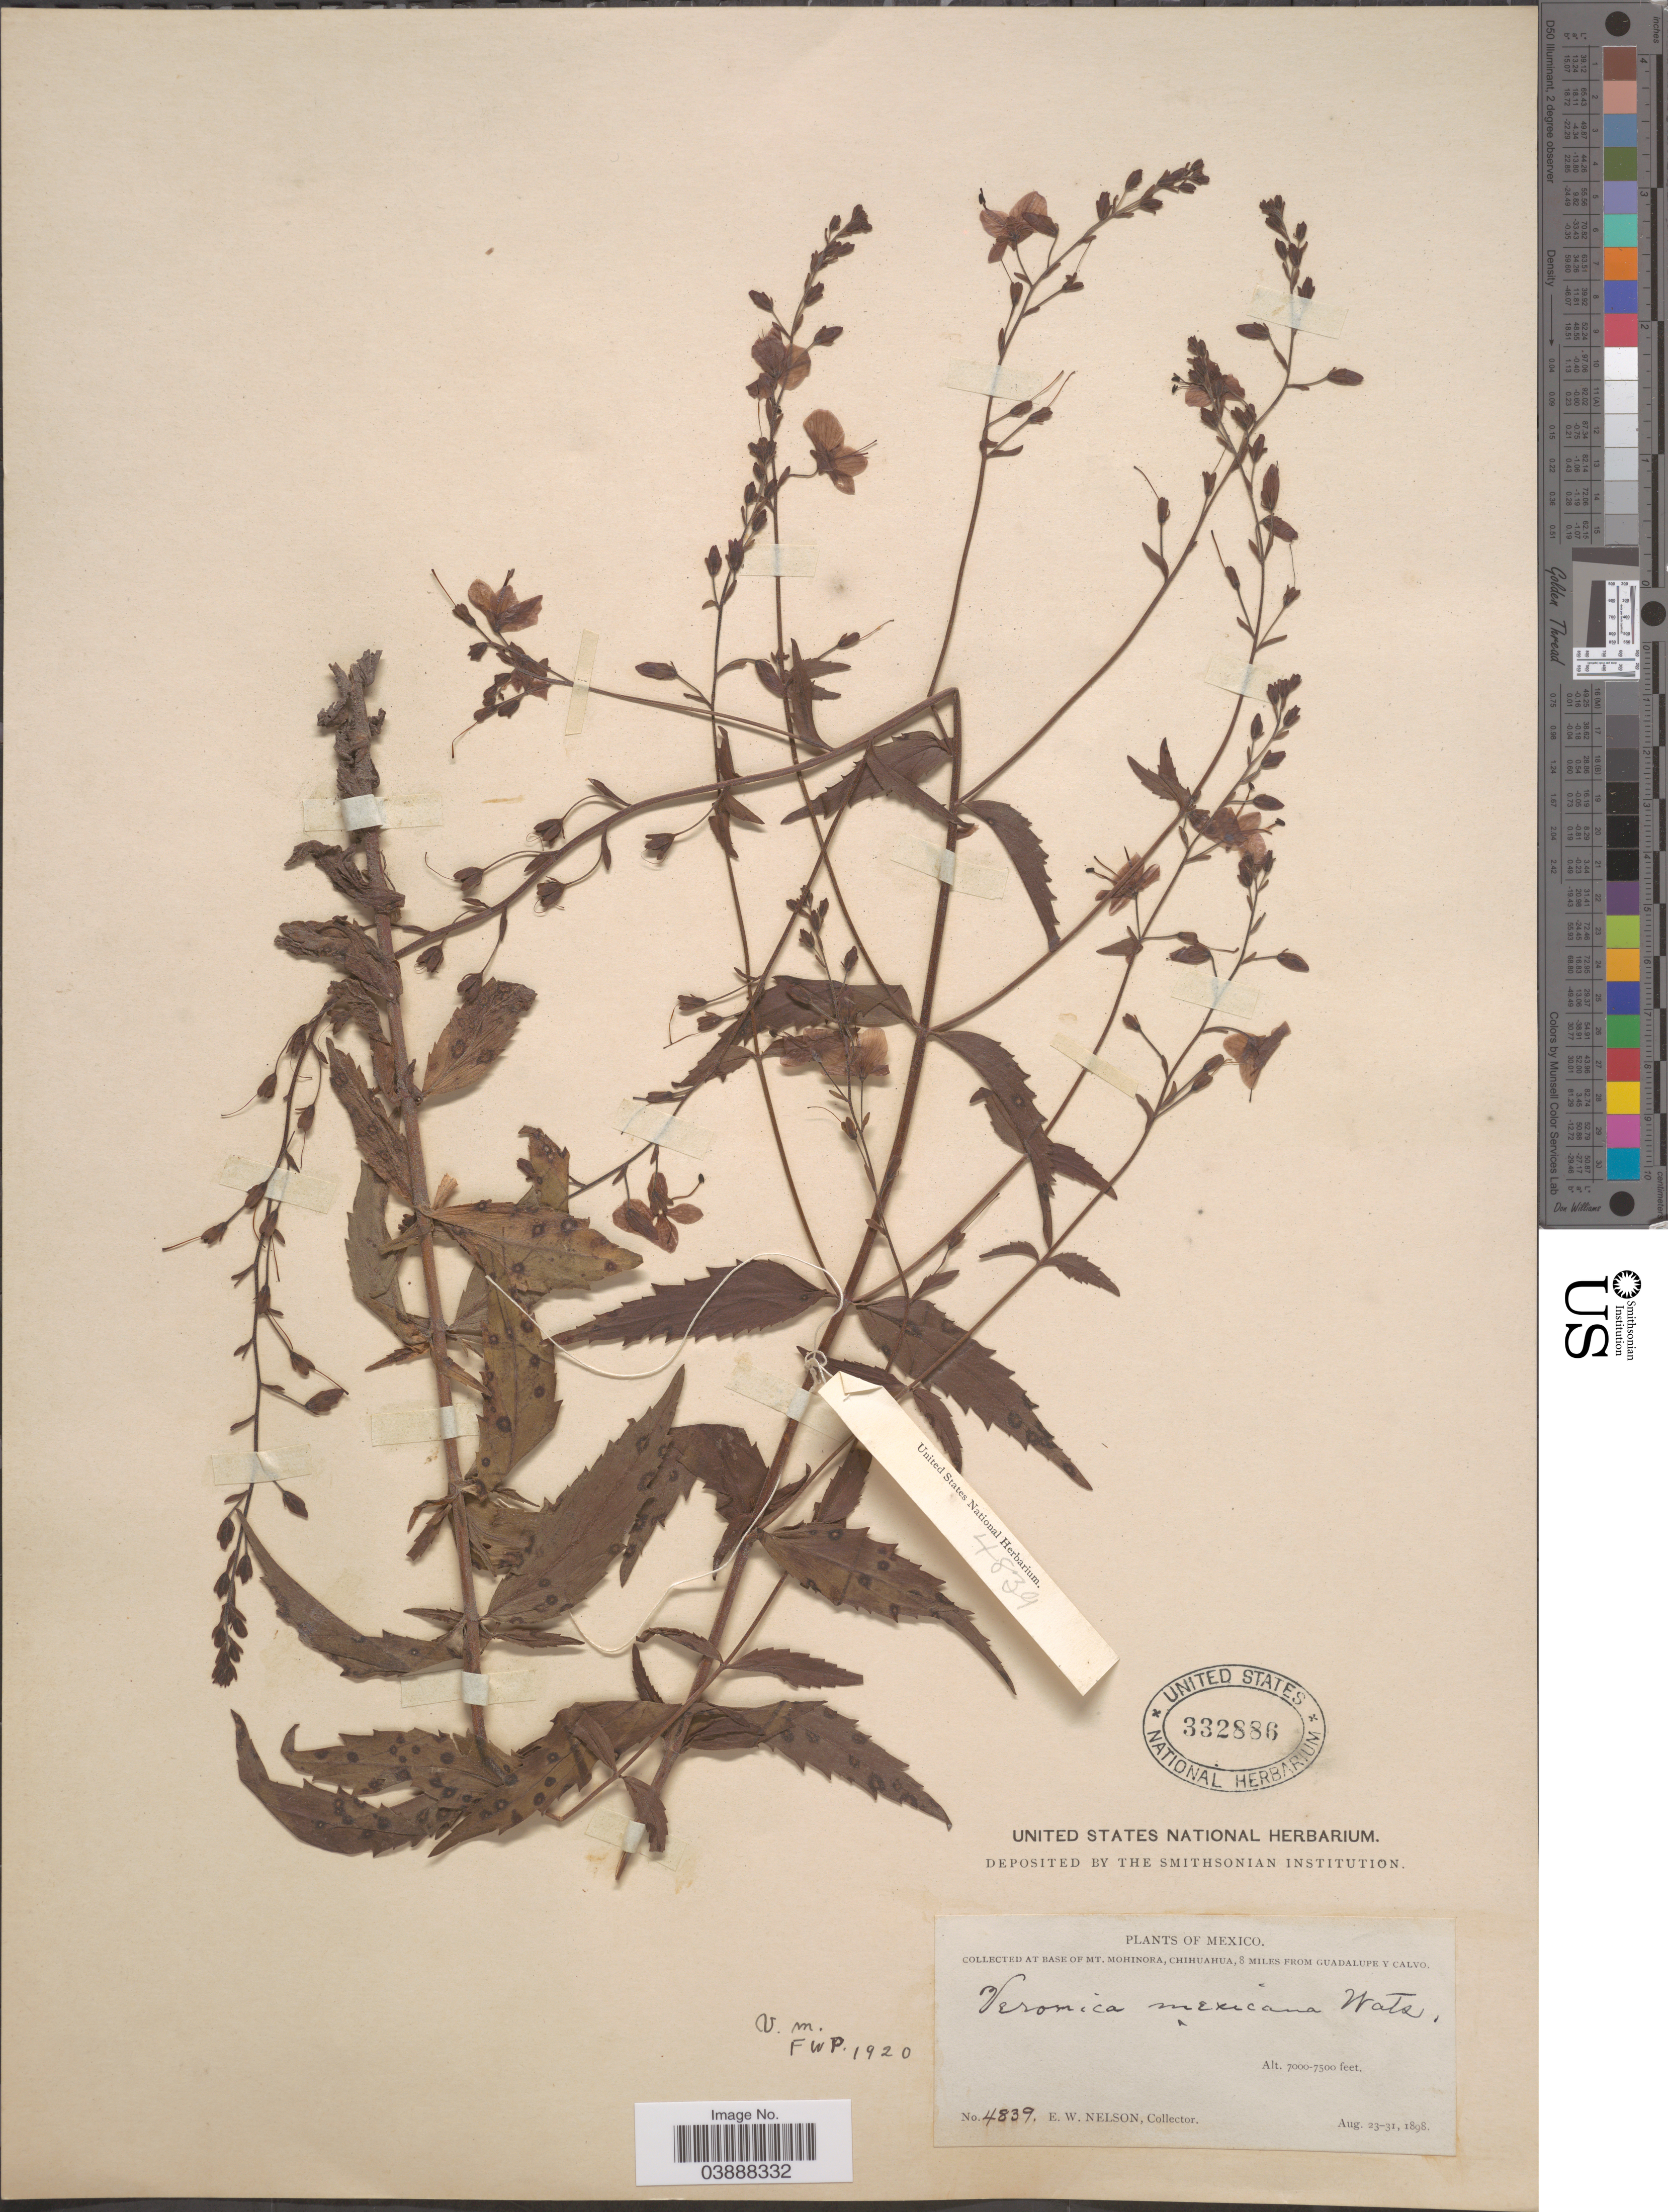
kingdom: Plantae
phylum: Tracheophyta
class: Magnoliopsida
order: Lamiales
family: Plantaginaceae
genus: Veronica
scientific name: Veronica mexicana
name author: S. Watson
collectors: E. W. Nelson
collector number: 4839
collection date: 1898-08-23/1898-08-31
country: Mexico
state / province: Chihuahua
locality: At base of Mt. Mohinora, 8 miles from Guadalupe y Calvo.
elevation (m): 2134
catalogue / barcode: US 332886